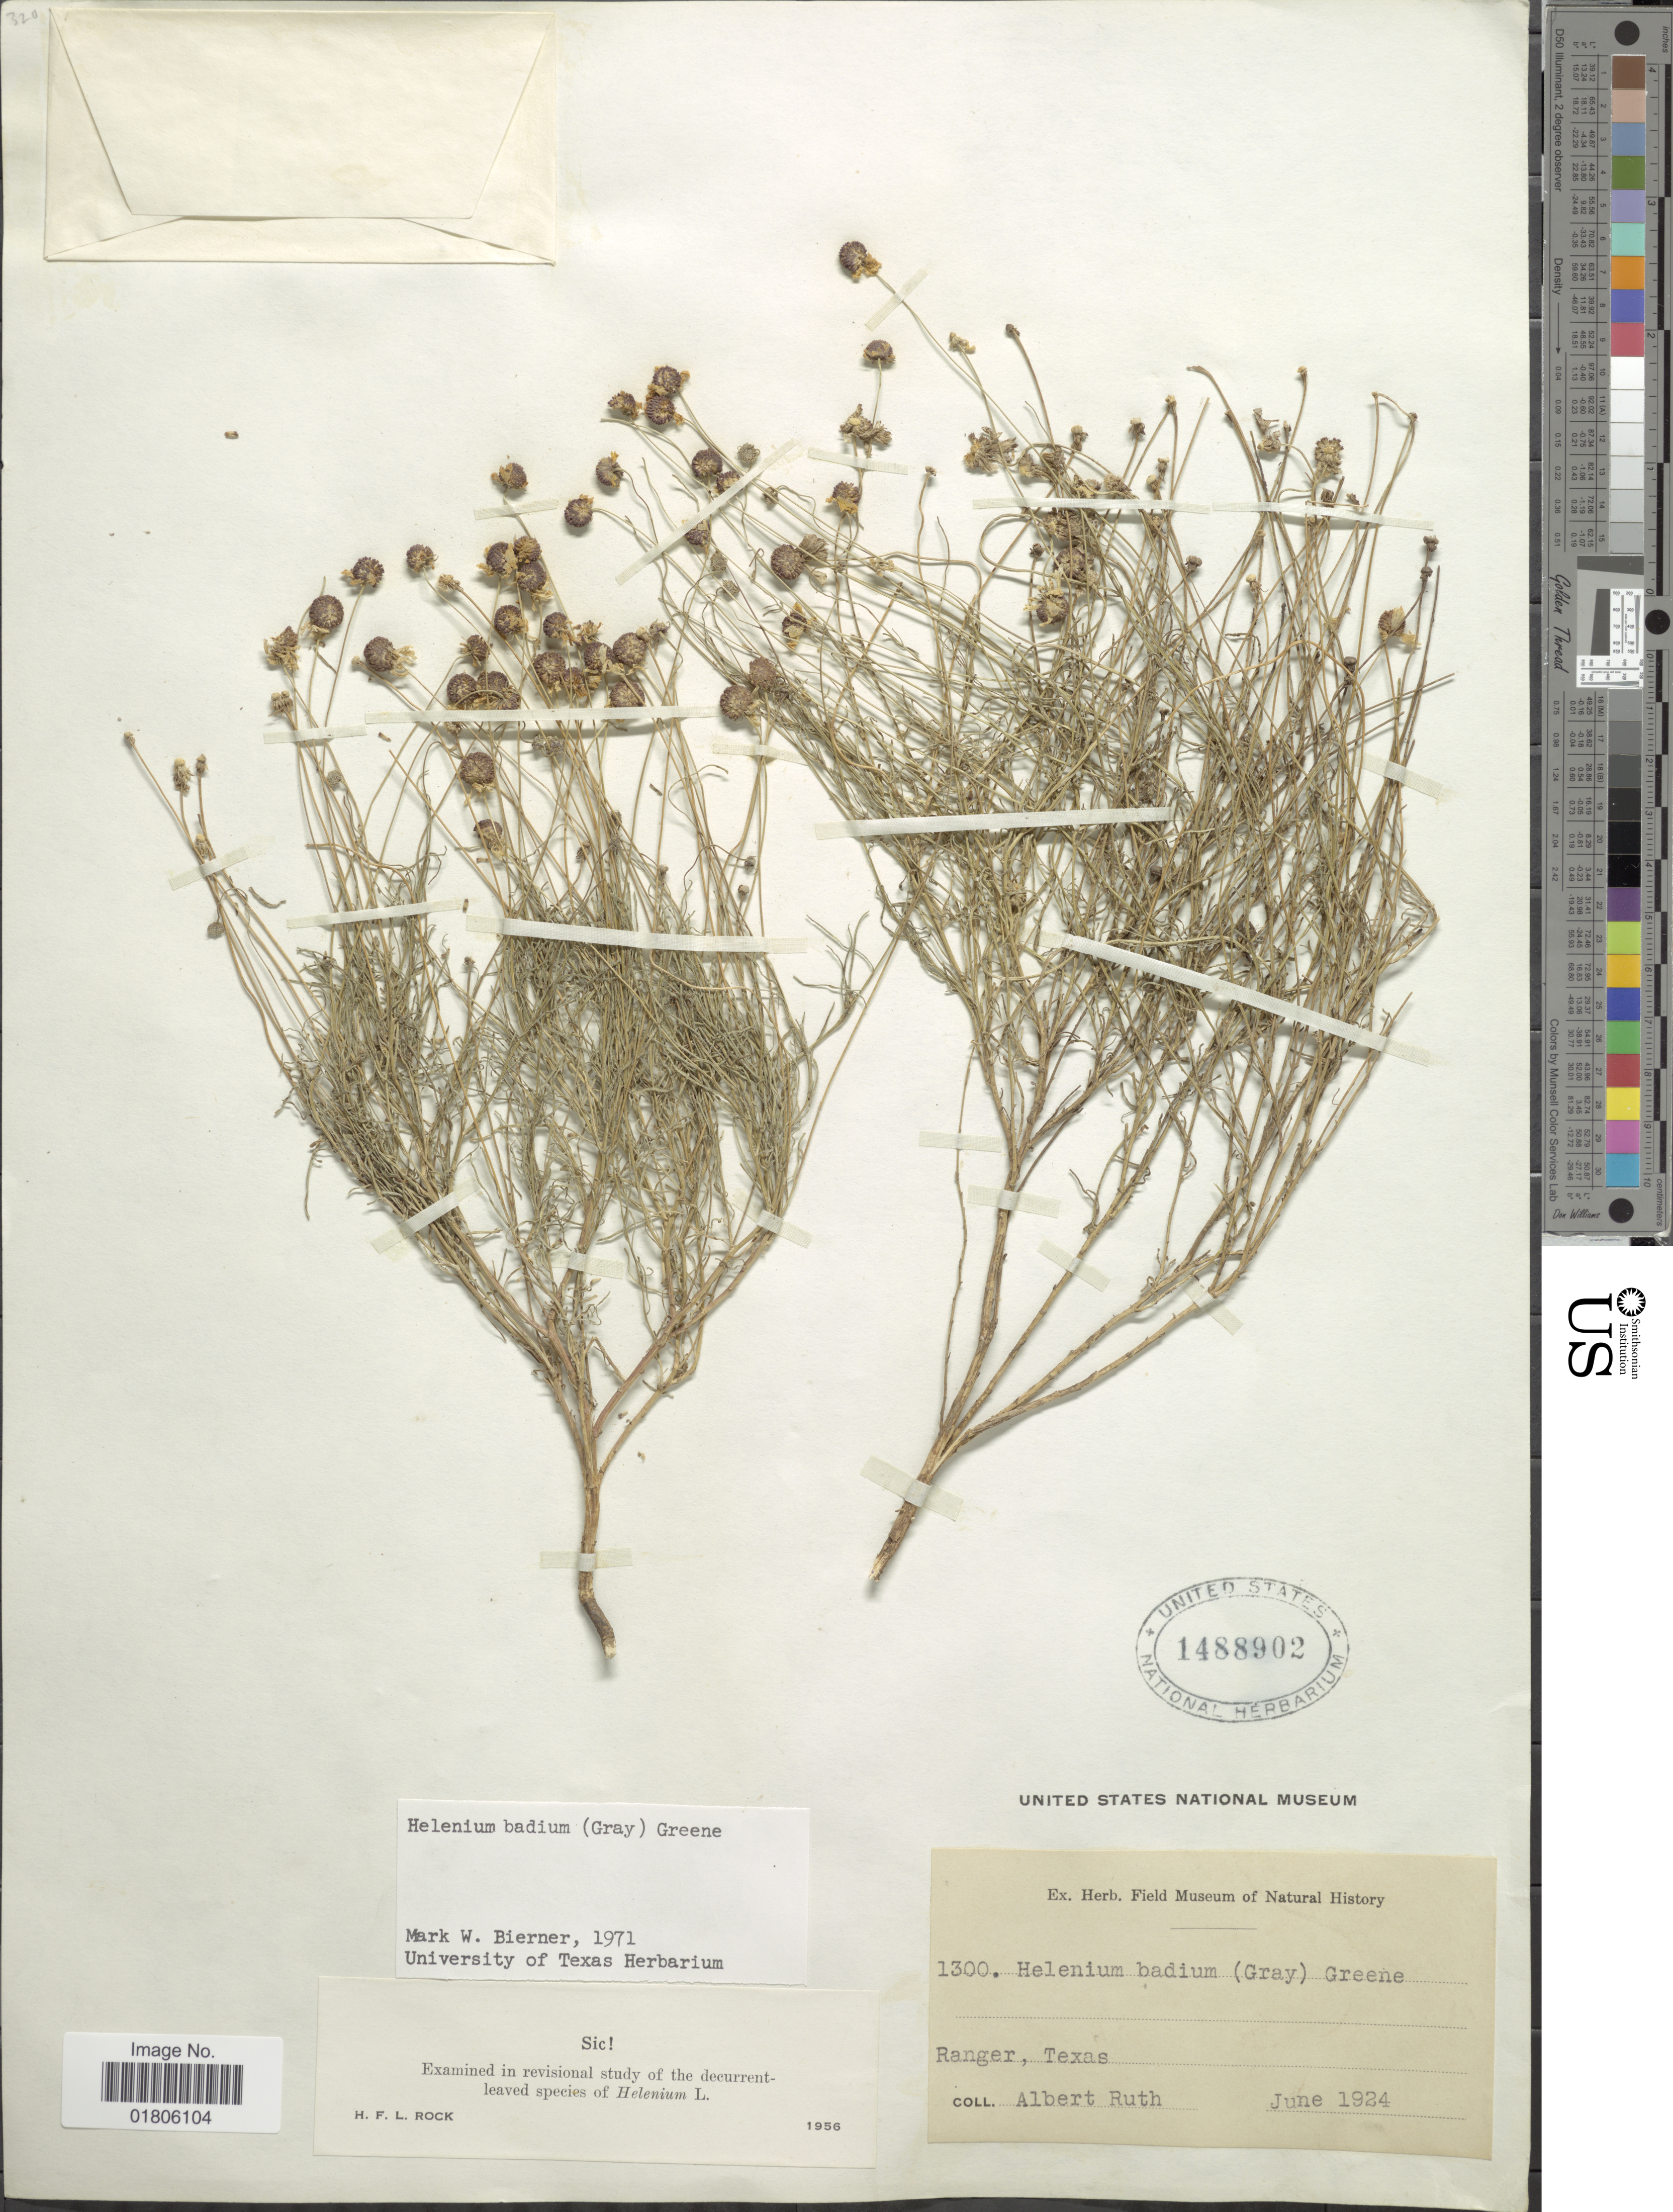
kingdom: Plantae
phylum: Tracheophyta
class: Magnoliopsida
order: Asterales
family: Asteraceae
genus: Helenium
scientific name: Helenium badium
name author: (A. Gray) Greene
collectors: A. Ruth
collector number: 1300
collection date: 1924-06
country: United States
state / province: Texas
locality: Ranger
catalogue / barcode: US 1488902